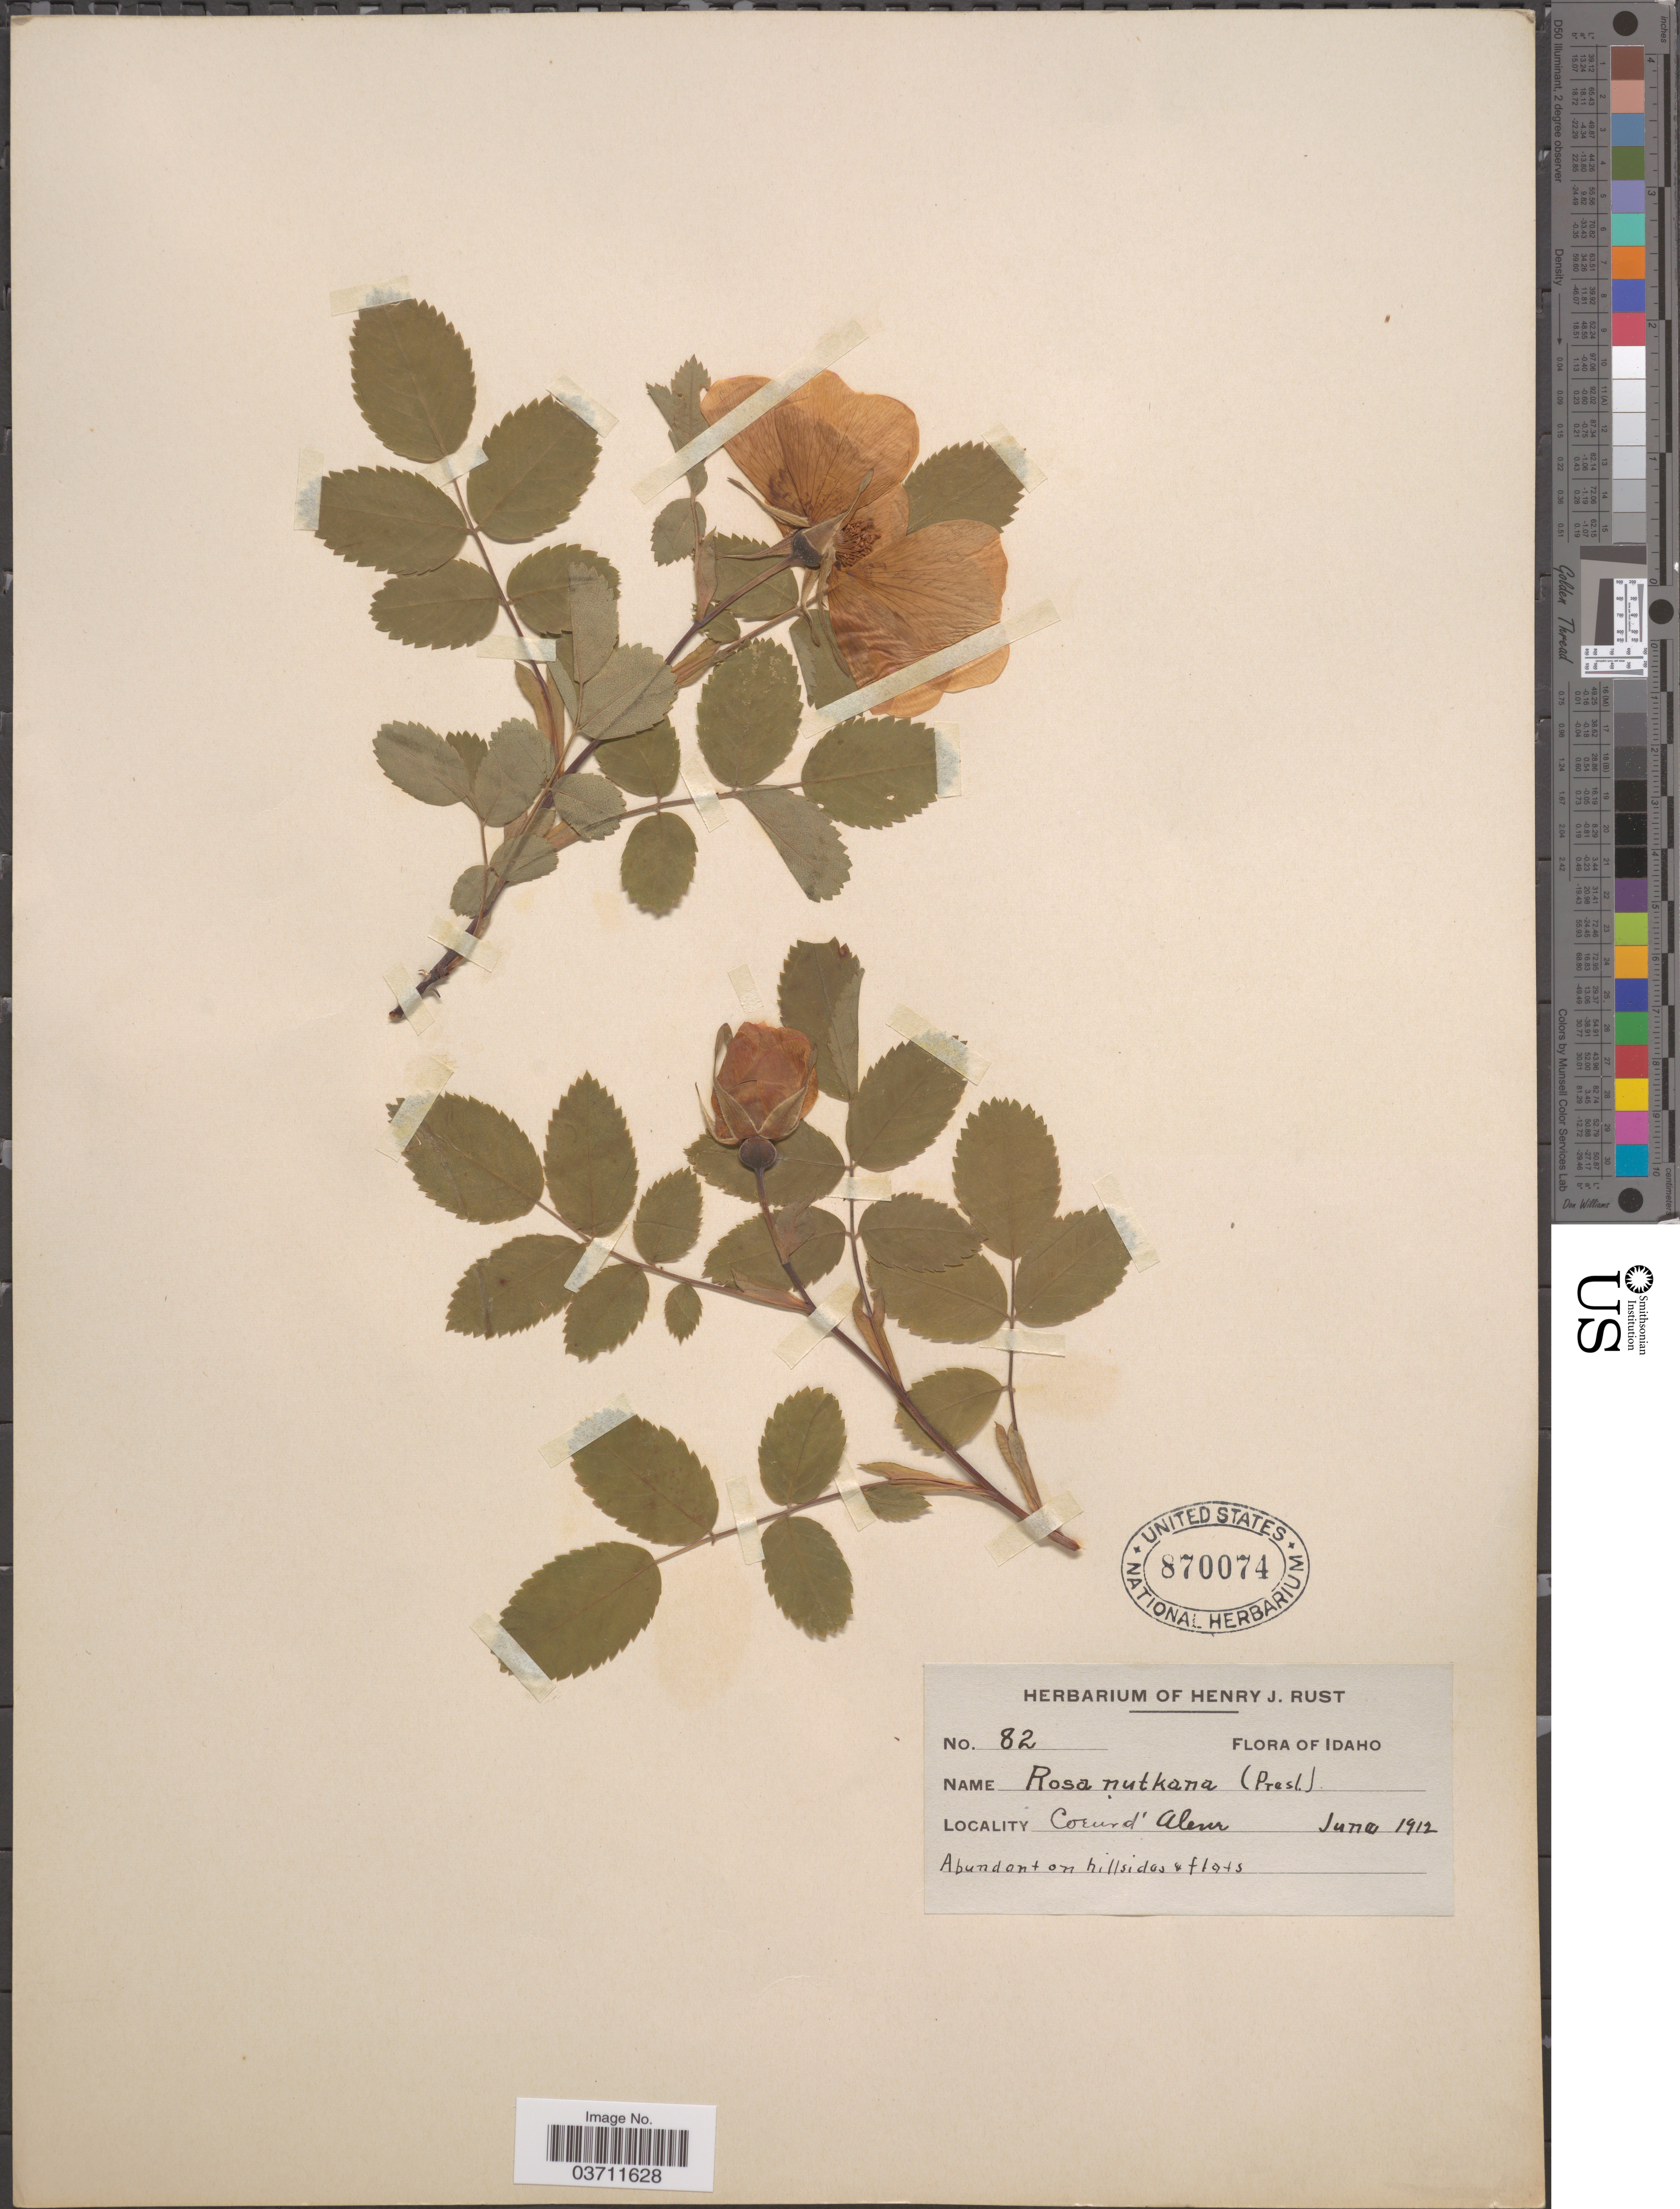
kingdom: Plantae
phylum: Tracheophyta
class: Magnoliopsida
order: Rosales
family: Rosaceae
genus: Rosa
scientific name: Rosa nutkana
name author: C. Presl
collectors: ex herb. Henry J. Rust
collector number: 82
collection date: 1912-06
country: United States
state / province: Idaho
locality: Coeur d' Alene.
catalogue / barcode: US 870074